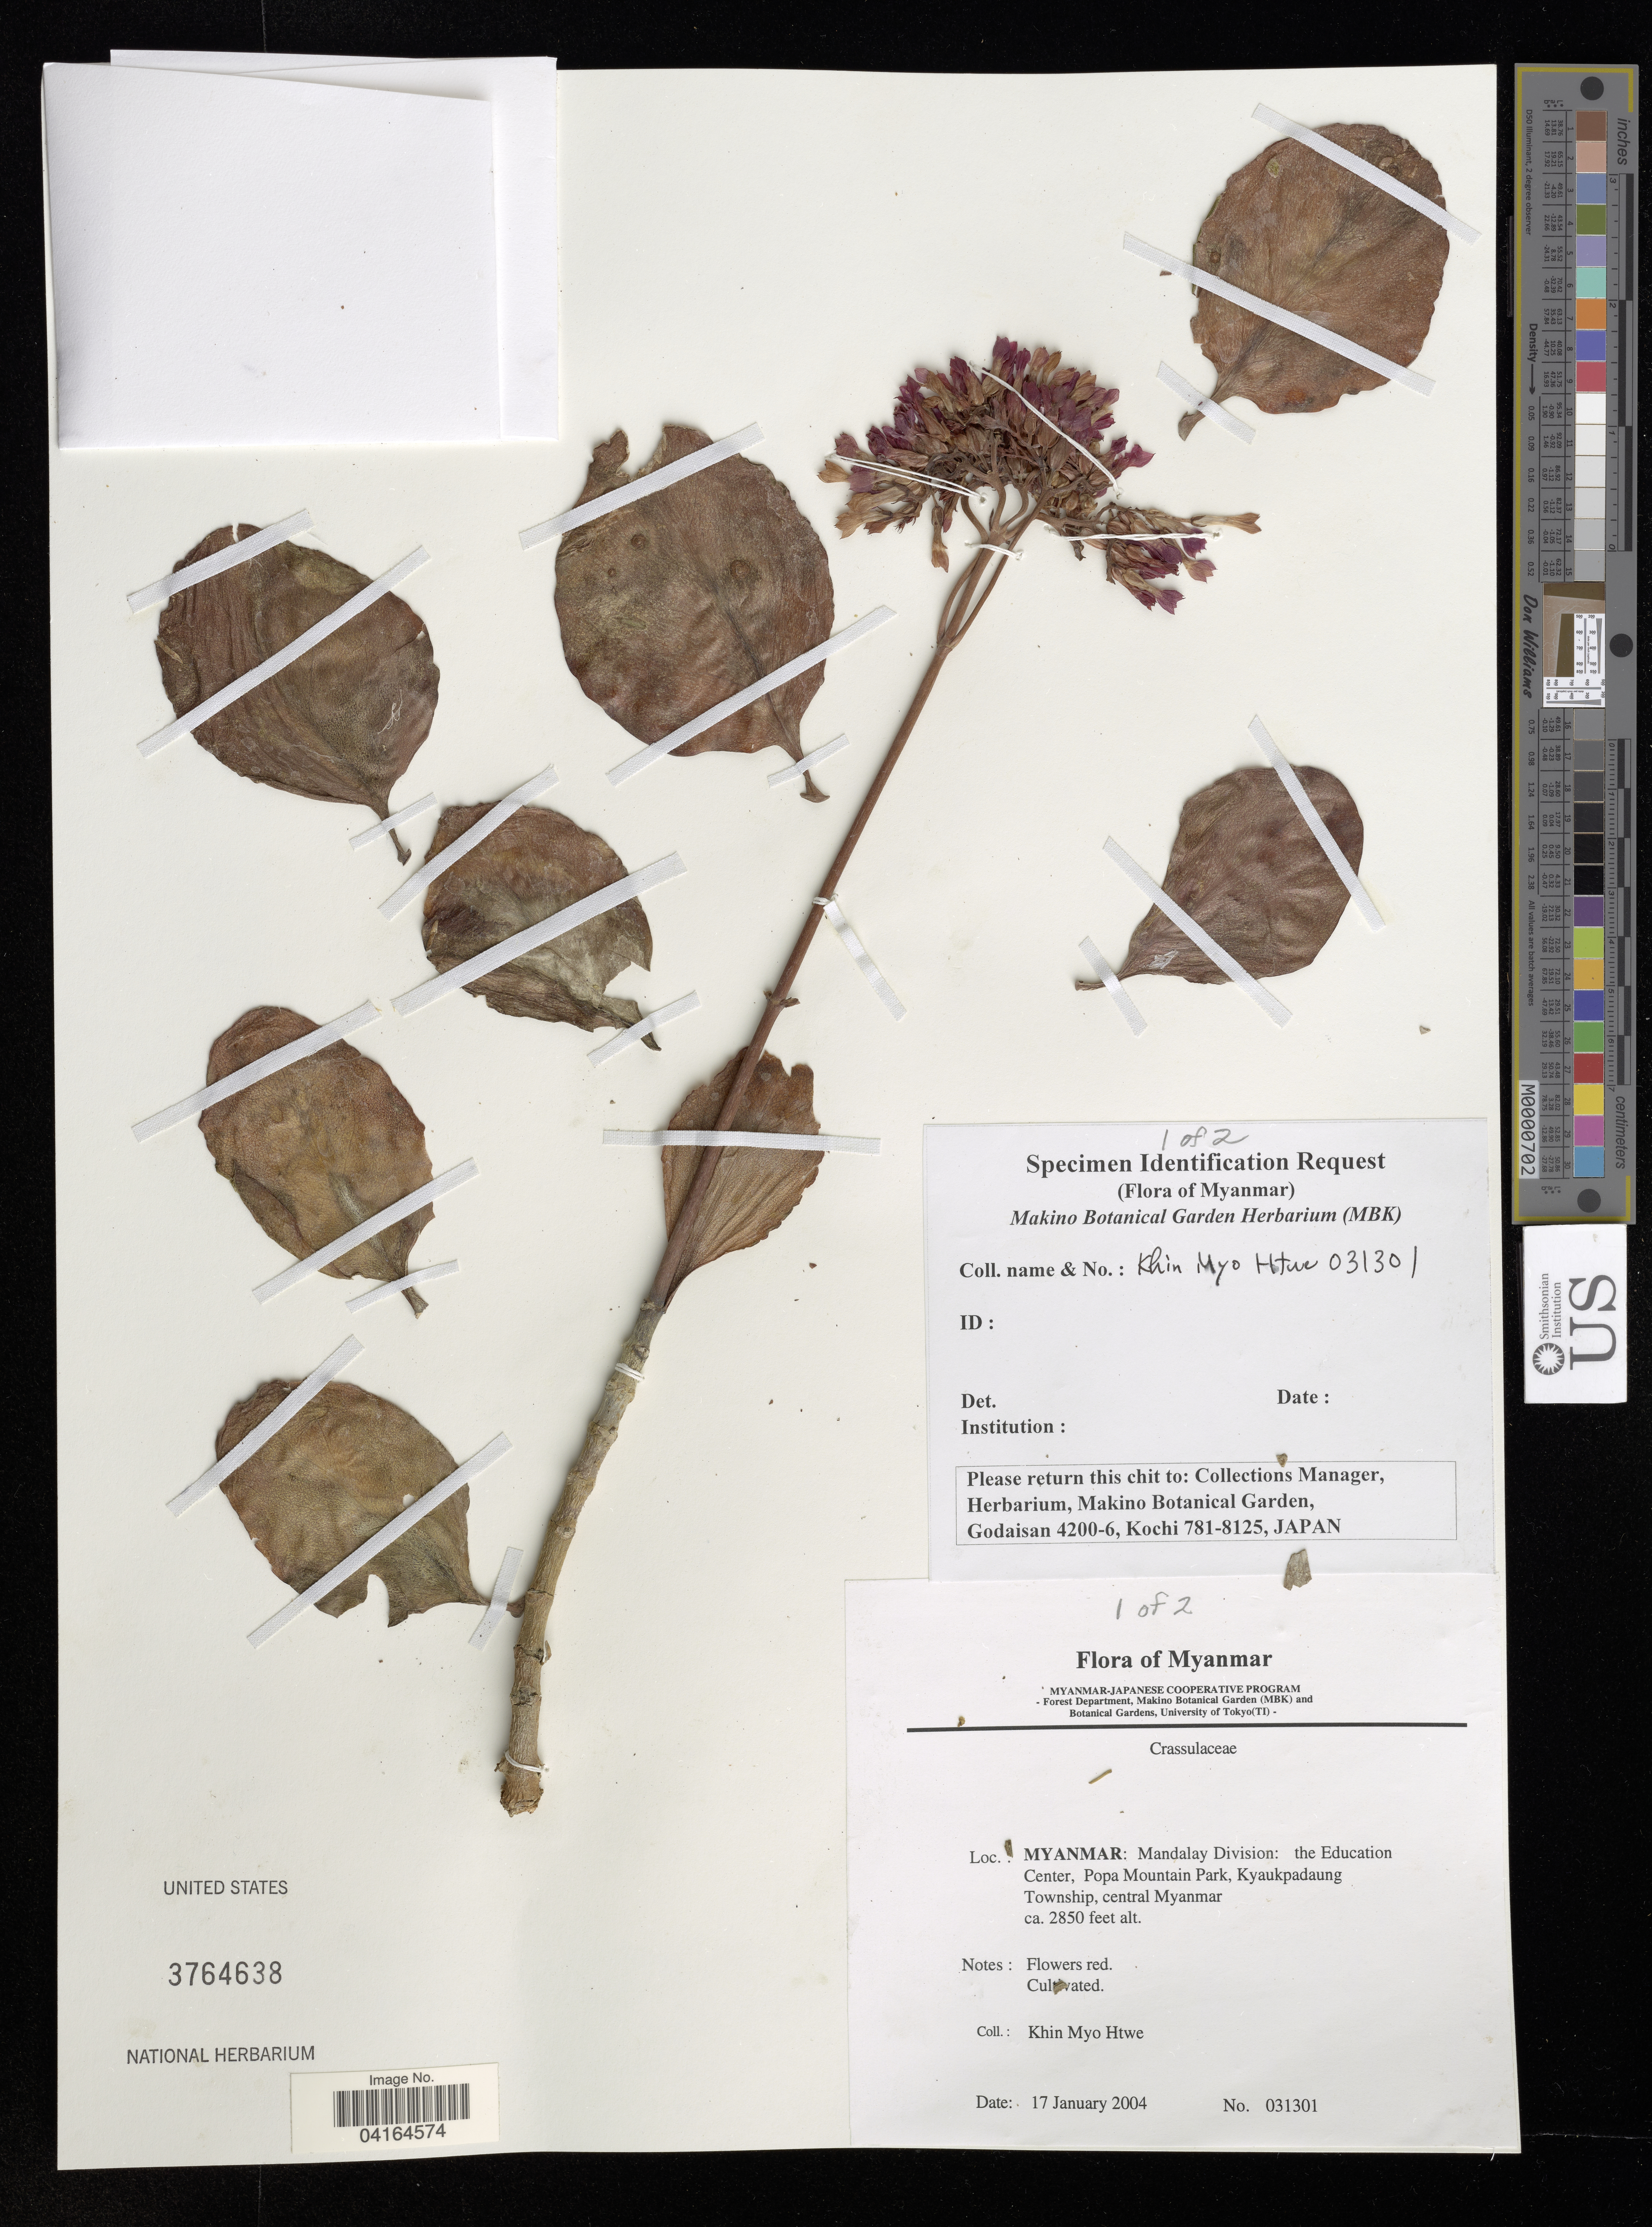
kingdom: Plantae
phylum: Tracheophyta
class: Magnoliopsida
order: Saxifragales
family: Crassulaceae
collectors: K. Htwe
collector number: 031301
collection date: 2004-01-17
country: Myanmar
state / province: Mandalay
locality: Mandalay Division: the Education Center, Popa Mountain Park, Kyaukpadaung Township, central Myanmar.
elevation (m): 869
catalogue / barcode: US 3764638